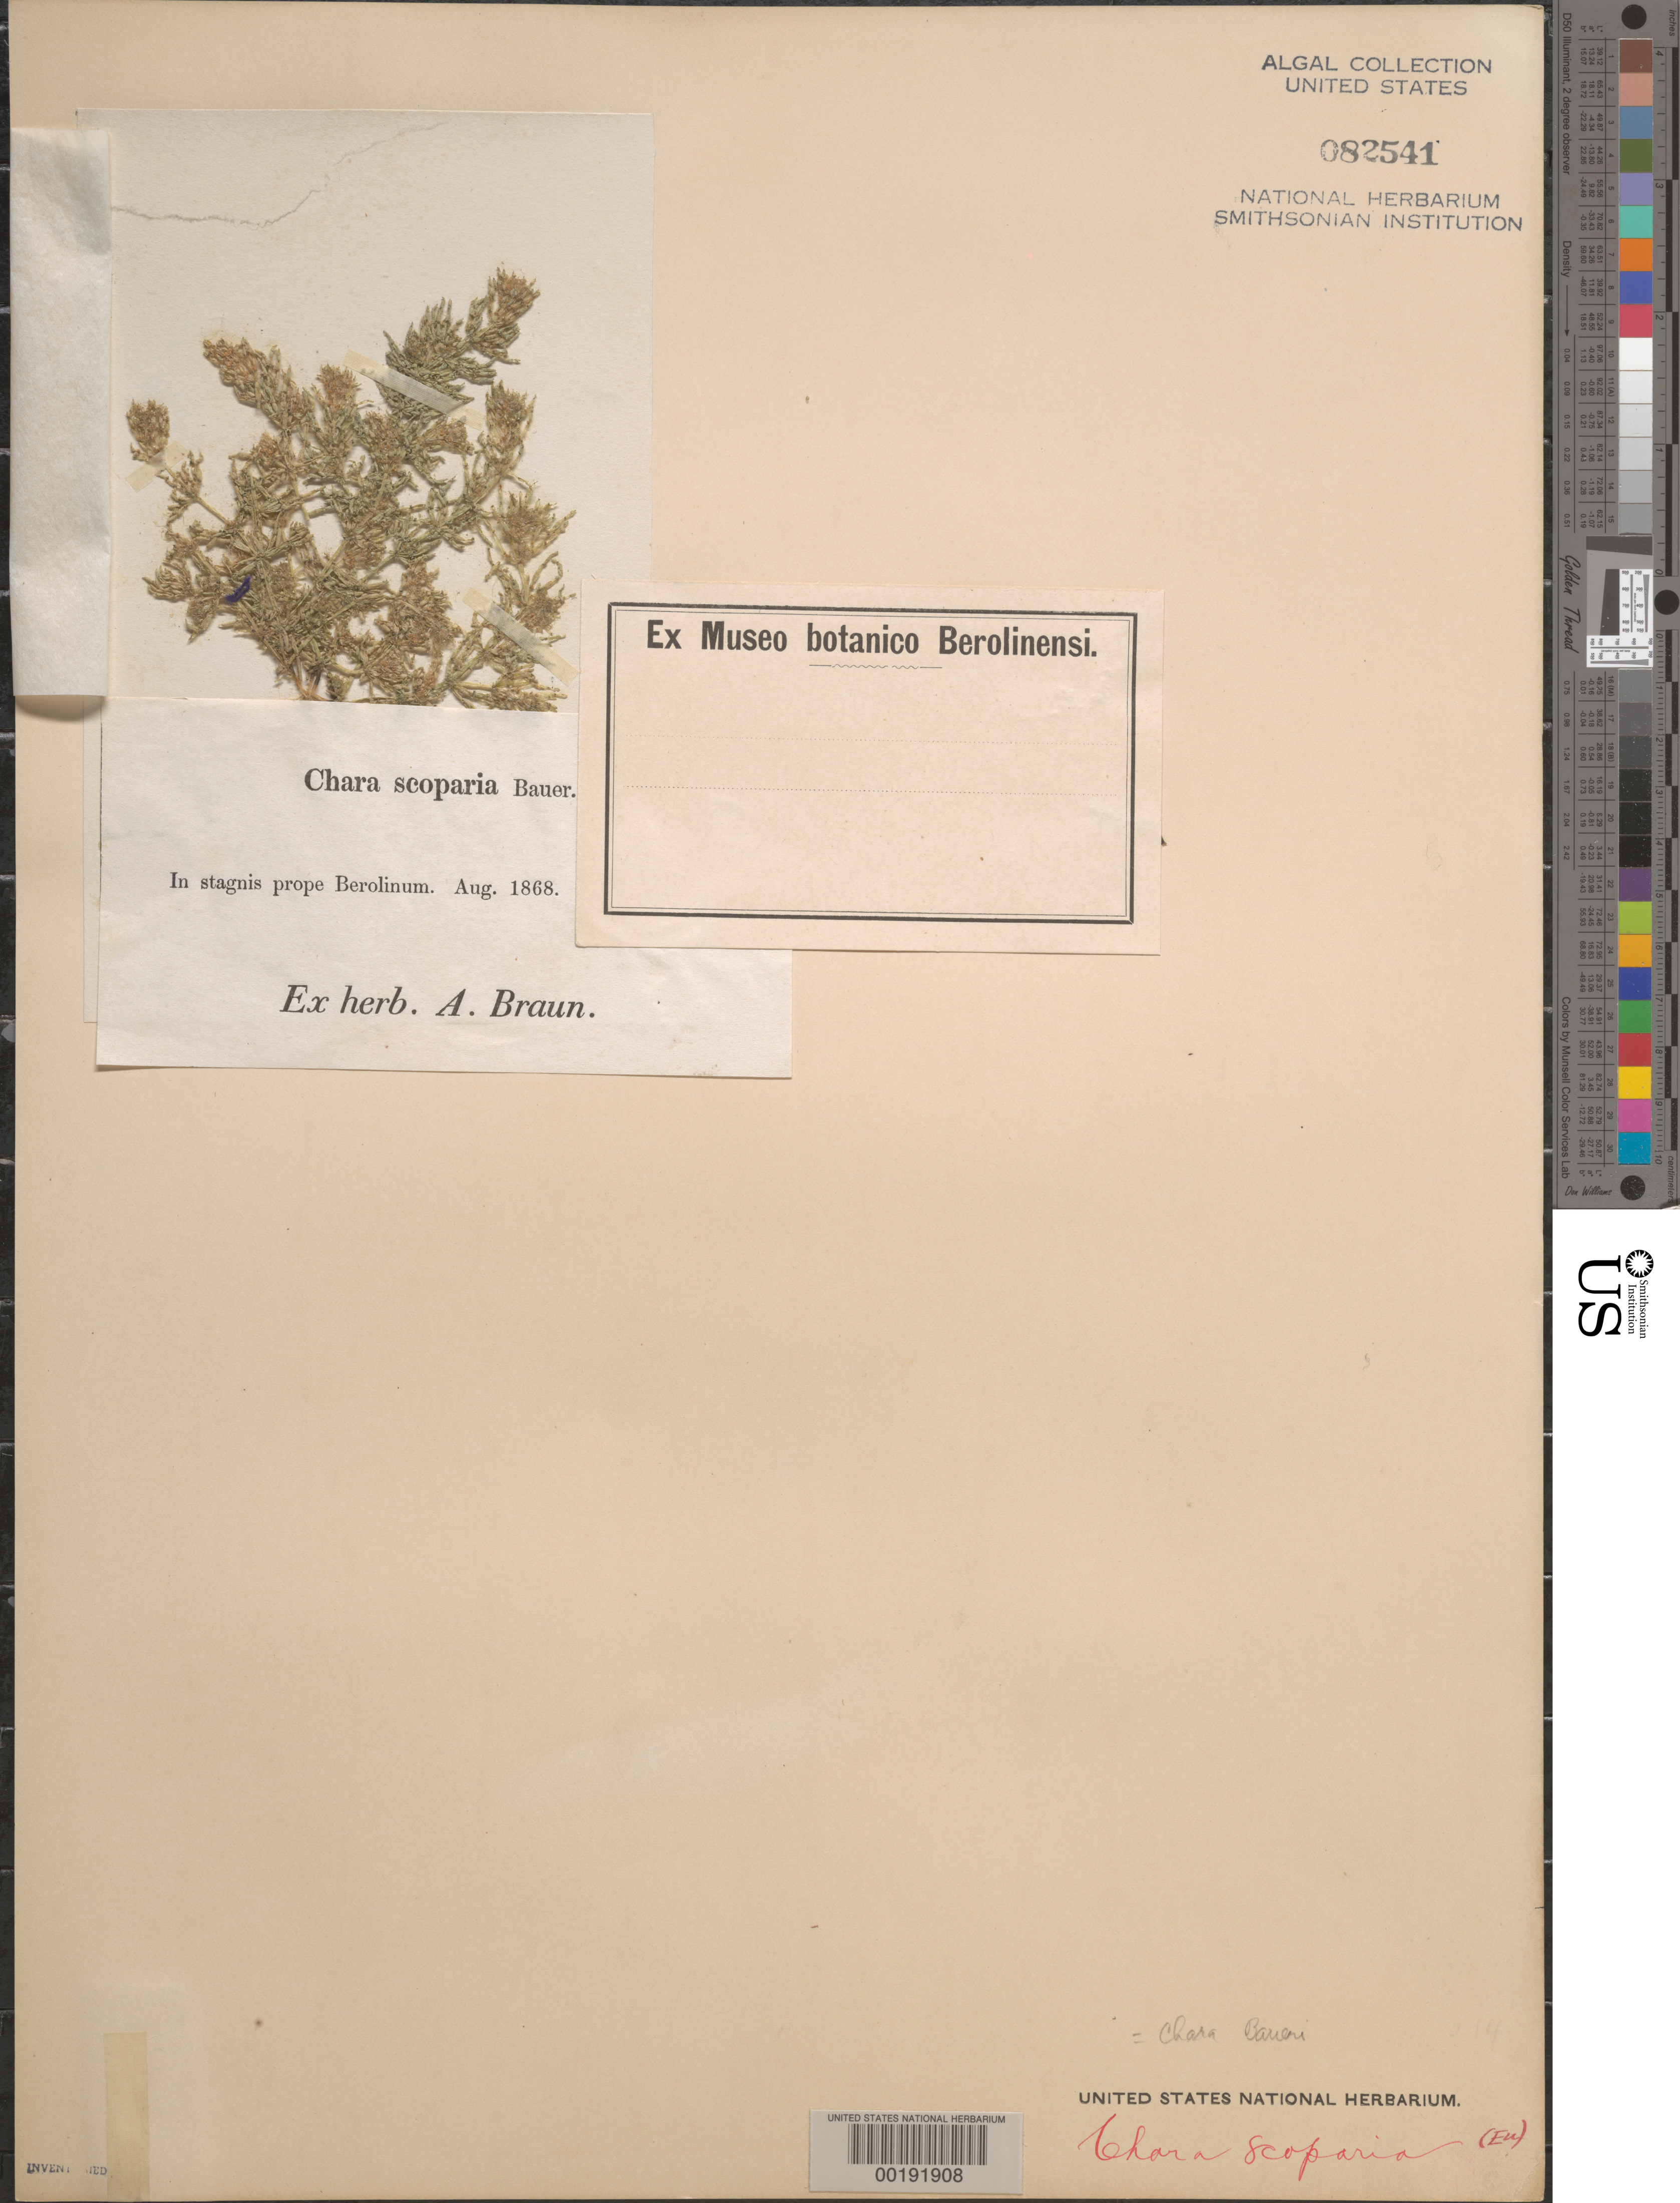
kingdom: Plantae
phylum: Charophyta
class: Charophyceae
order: Charales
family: Characeae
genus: Chara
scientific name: Chara baueri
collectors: ex herb. A. Braun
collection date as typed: Aug 1868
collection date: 1868-08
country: Germany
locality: Near Berlin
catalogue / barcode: US 82541